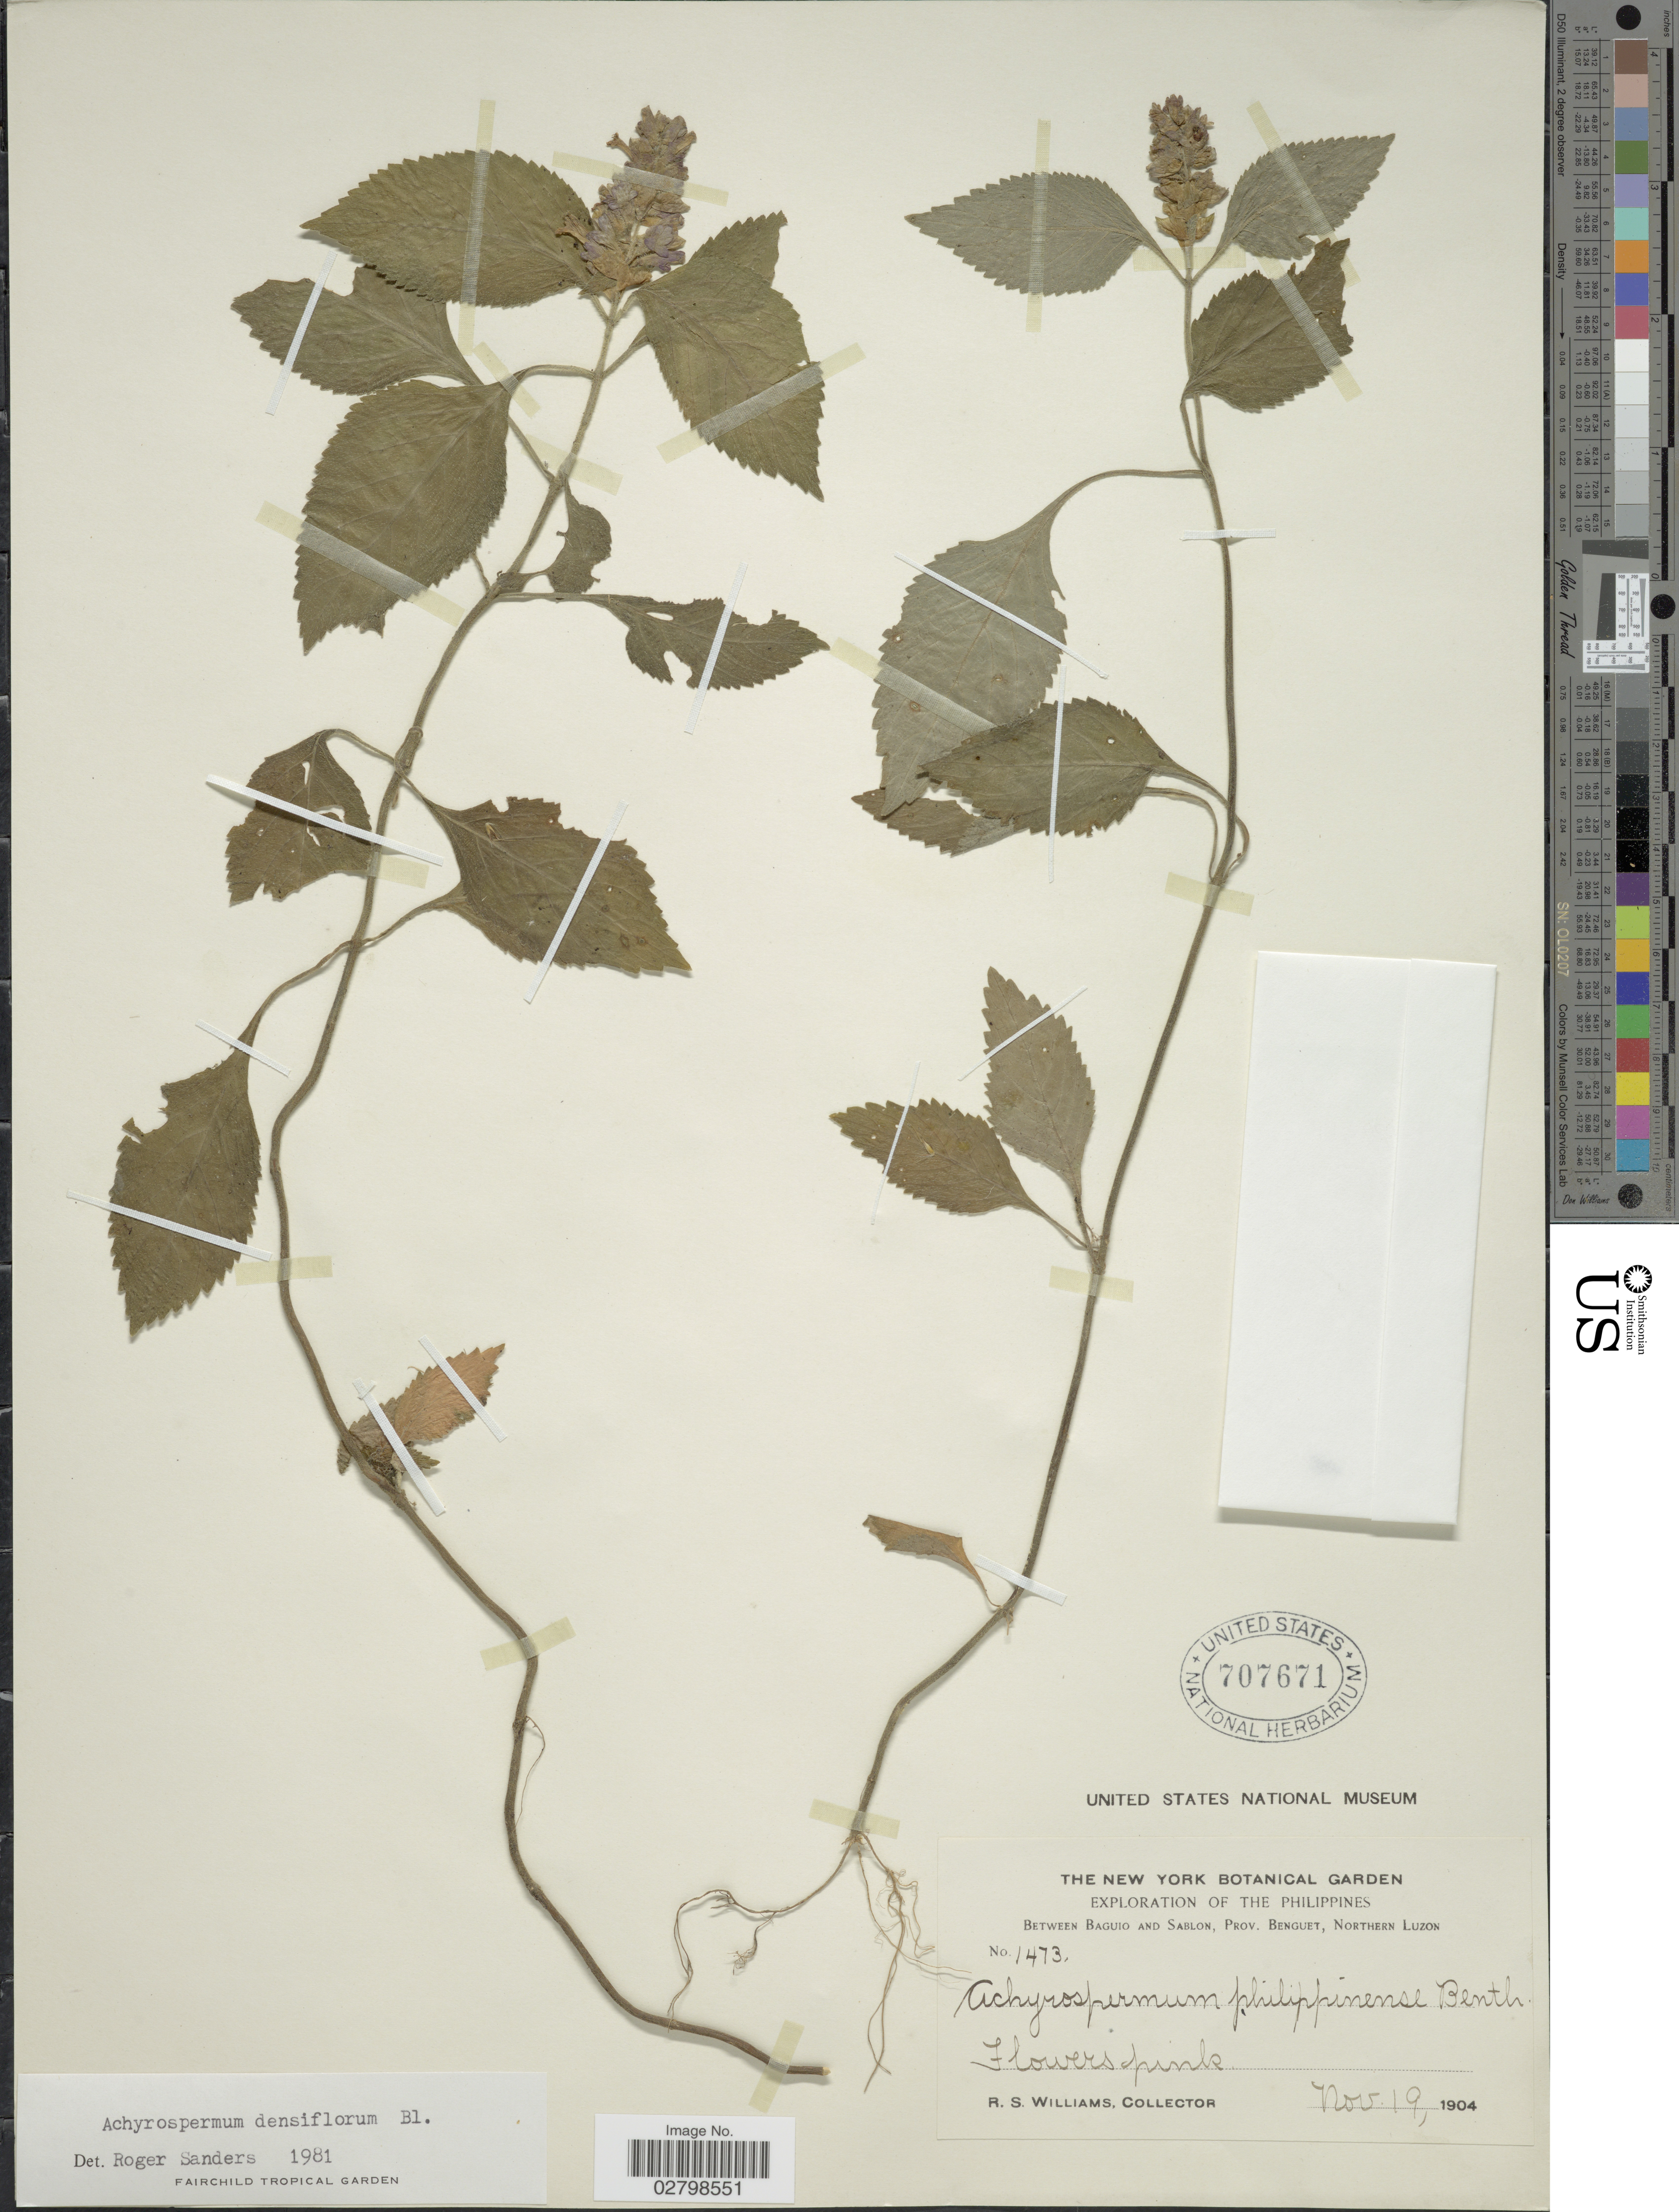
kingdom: Plantae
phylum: Tracheophyta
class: Magnoliopsida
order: Lamiales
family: Lamiaceae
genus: Achyrospermum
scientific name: Achyrospermum densiflorum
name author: Blume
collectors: R. S. Williams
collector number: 1473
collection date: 1904-11-19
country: Philippines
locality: Between Baguio and Sablon, Prov. Benguet, Northern Luzon.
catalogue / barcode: US 707671